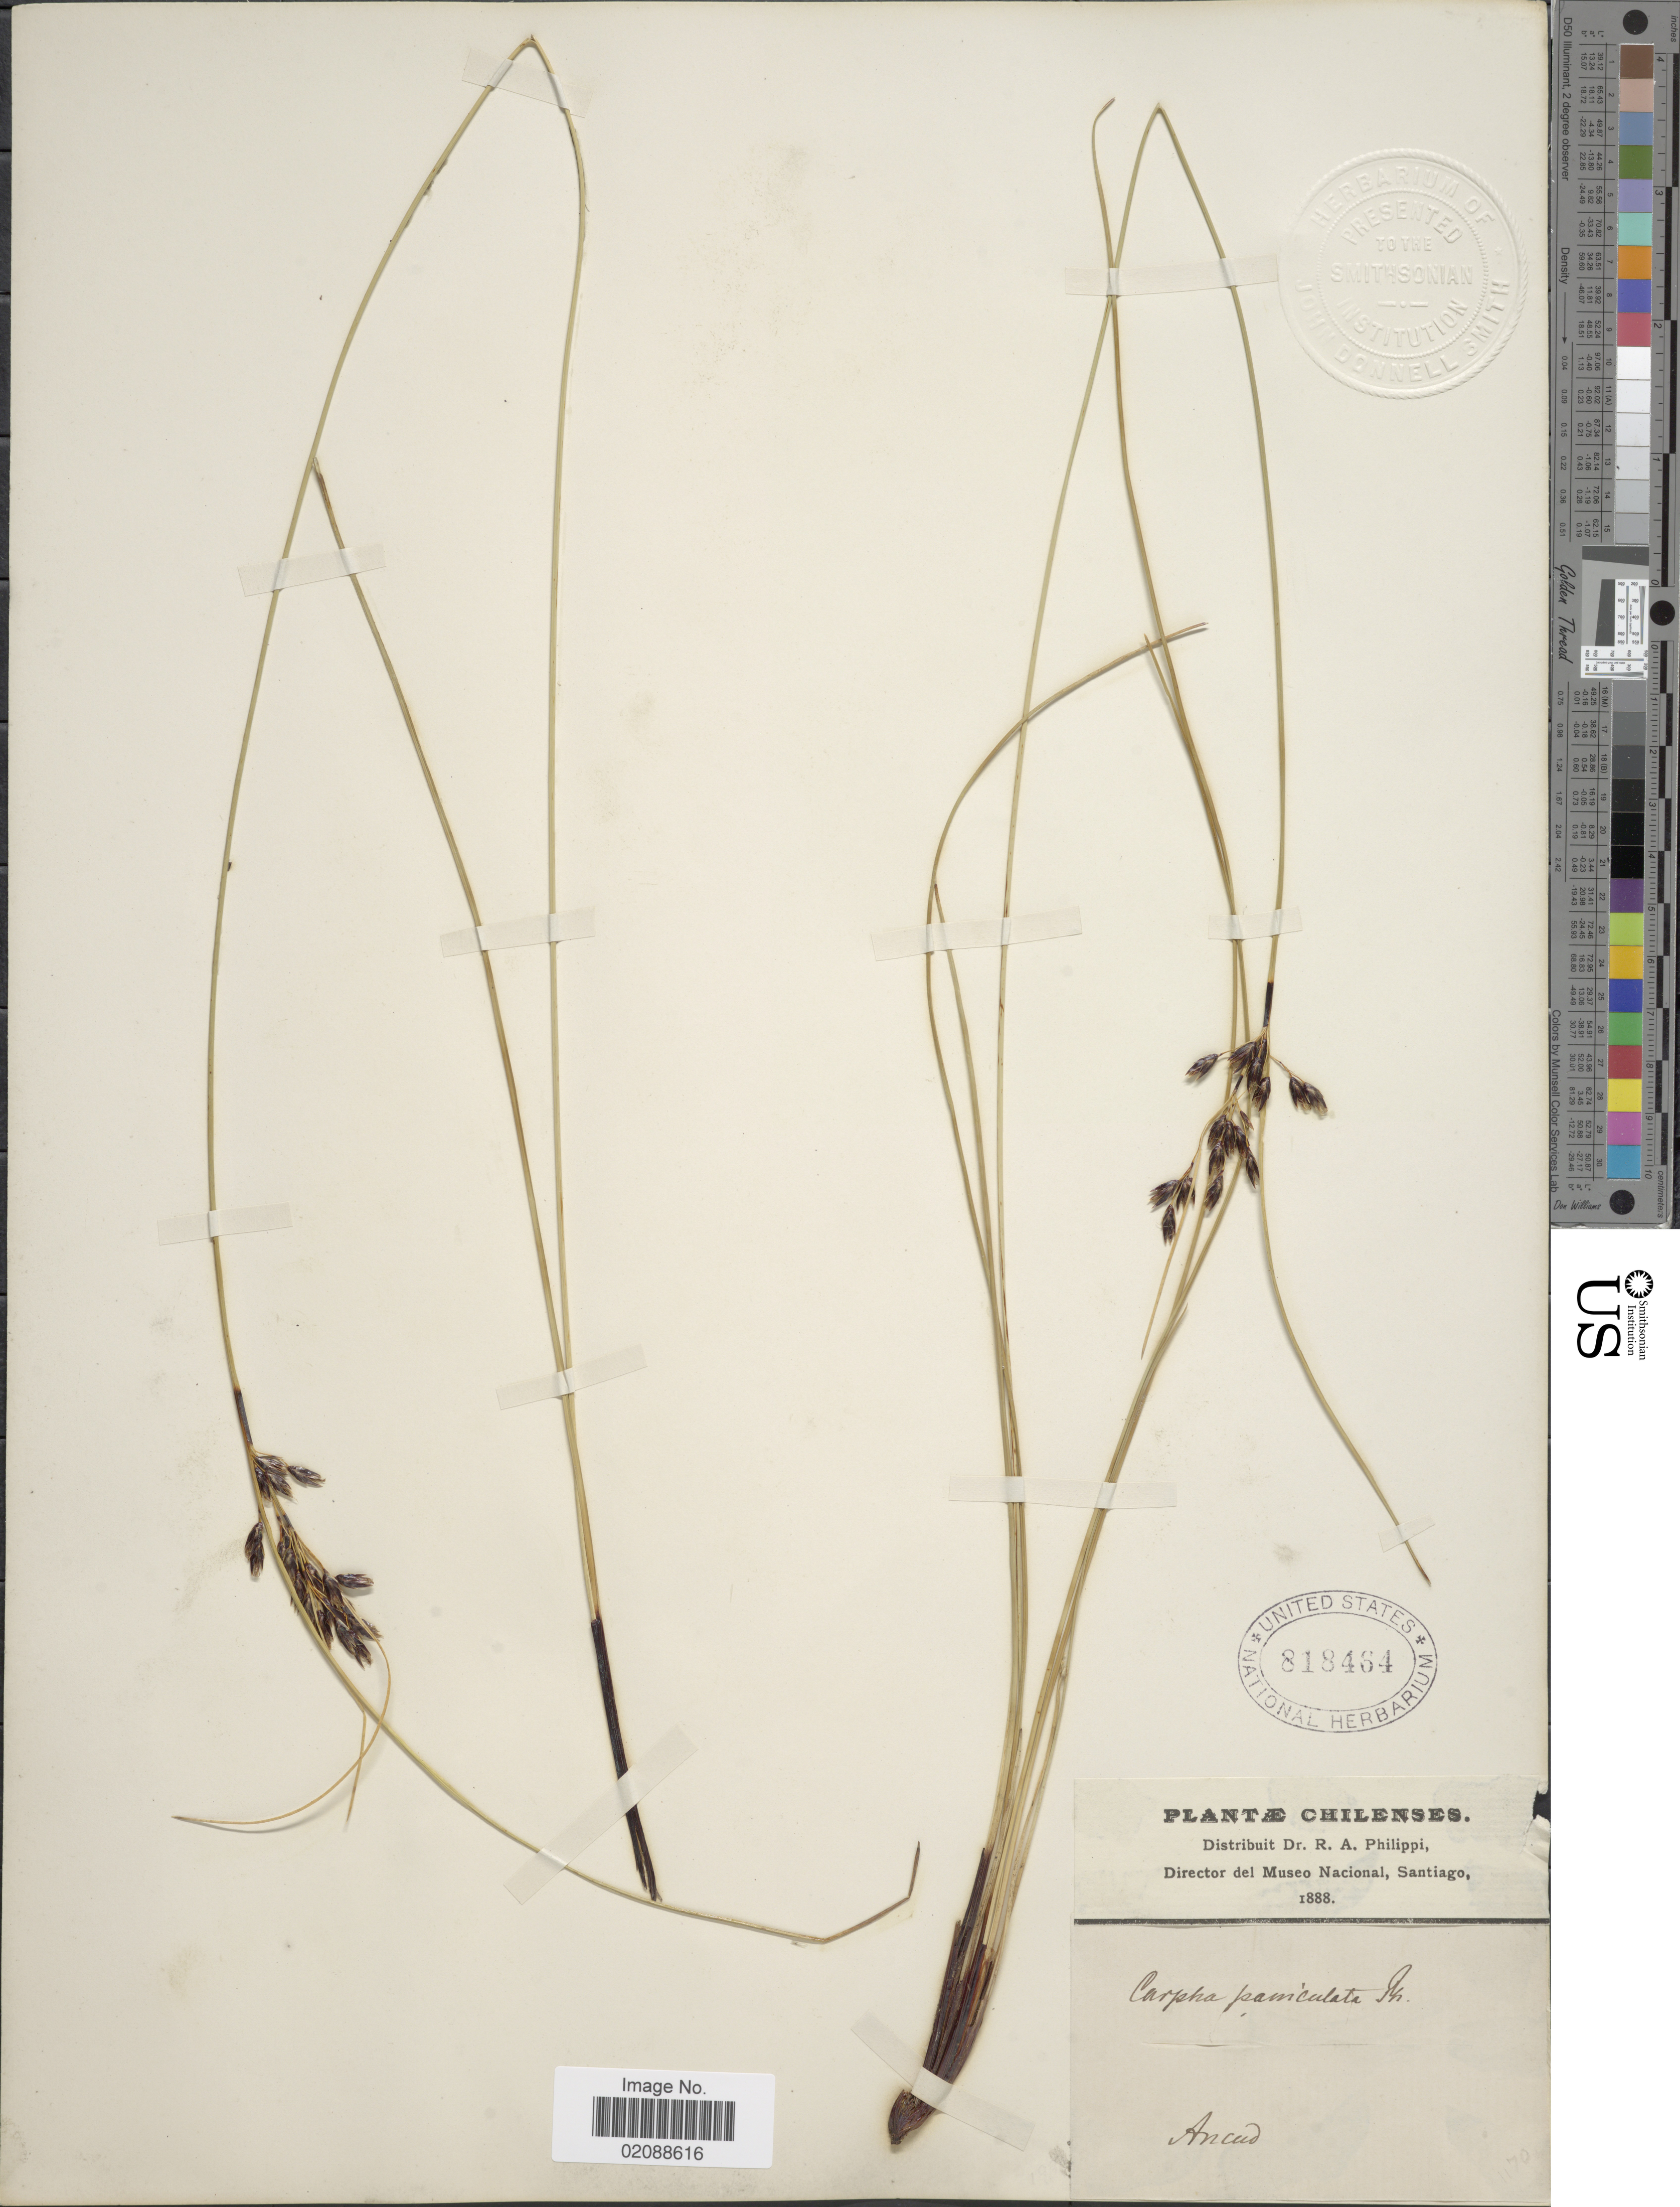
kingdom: Plantae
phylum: Tracheophyta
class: Liliopsida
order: Poales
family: Cyperaceae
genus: Fimbristylis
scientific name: Fimbristylis spadicea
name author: (L.) Vahl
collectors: R. A. Philippi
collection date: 1888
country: Chile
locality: Ancud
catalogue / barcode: US 818464